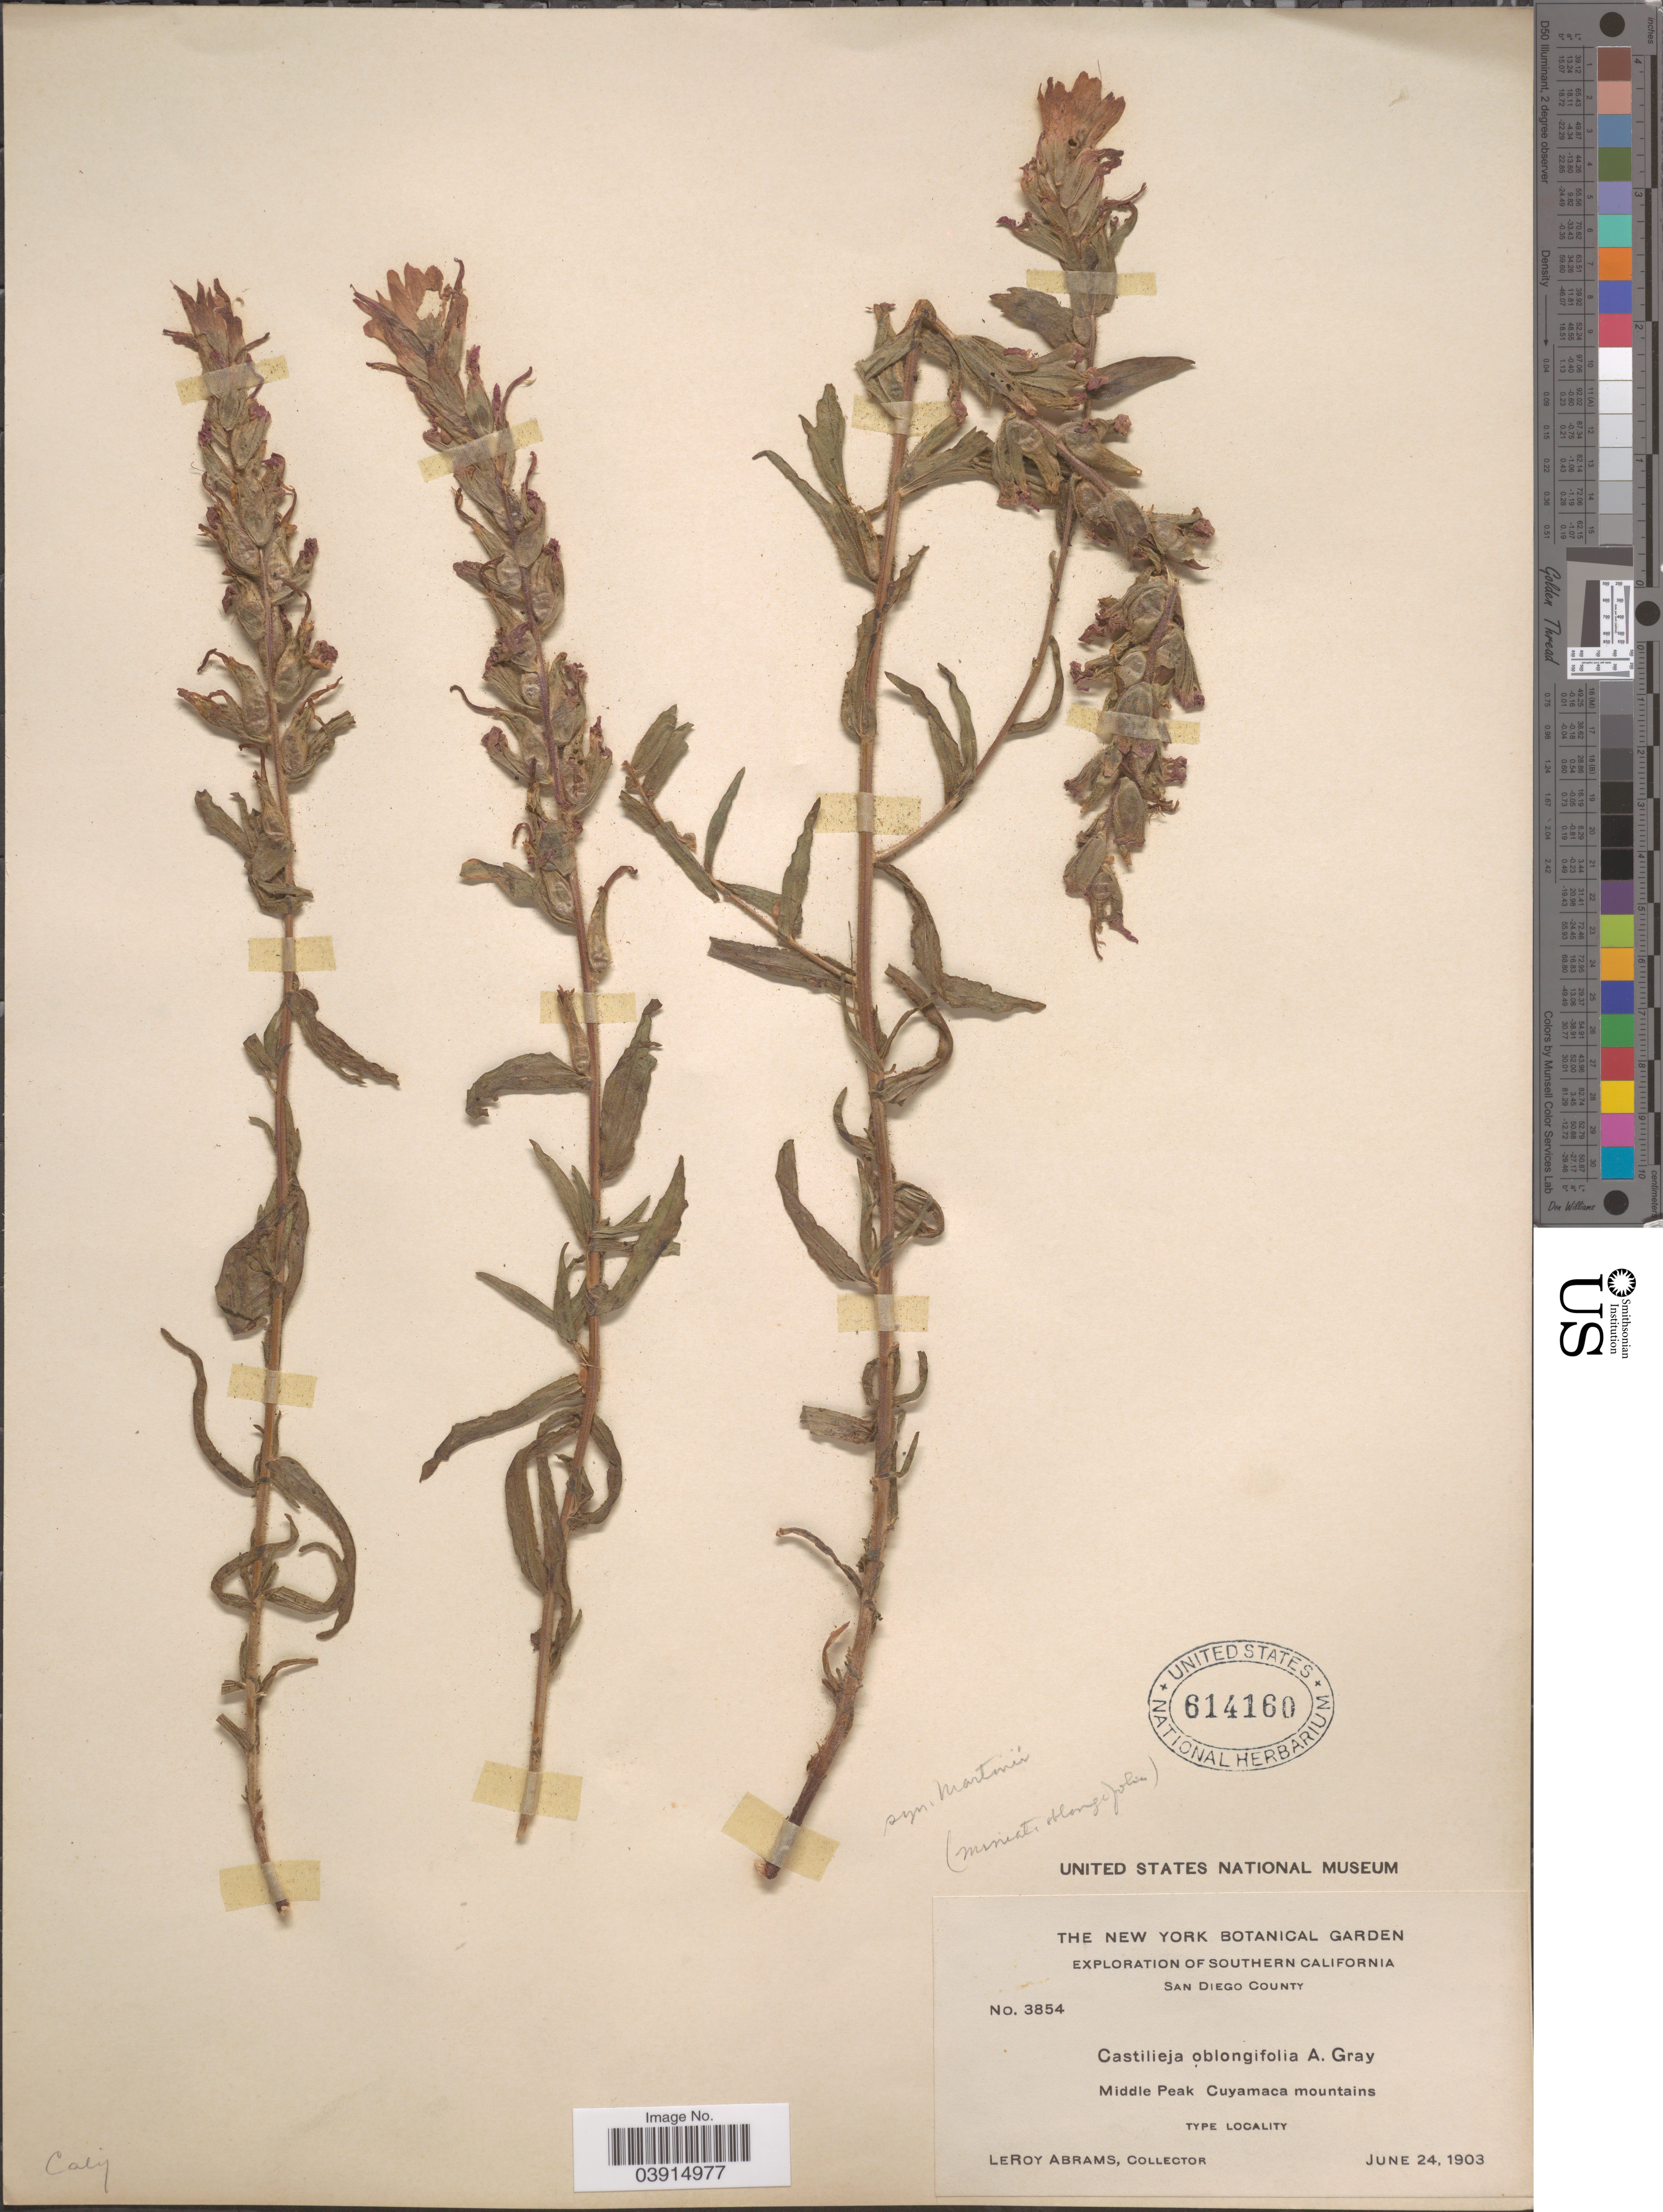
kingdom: Plantae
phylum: Tracheophyta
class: Magnoliopsida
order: Lamiales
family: Orobanchaceae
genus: Castilleja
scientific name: Castilleja sp.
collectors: L. Abrams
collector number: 3854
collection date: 1903-06-24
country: United States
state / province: California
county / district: San Diego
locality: Southern California. San Diego County. Middle Peak Cuyamaca mountains.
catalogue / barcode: US 614160